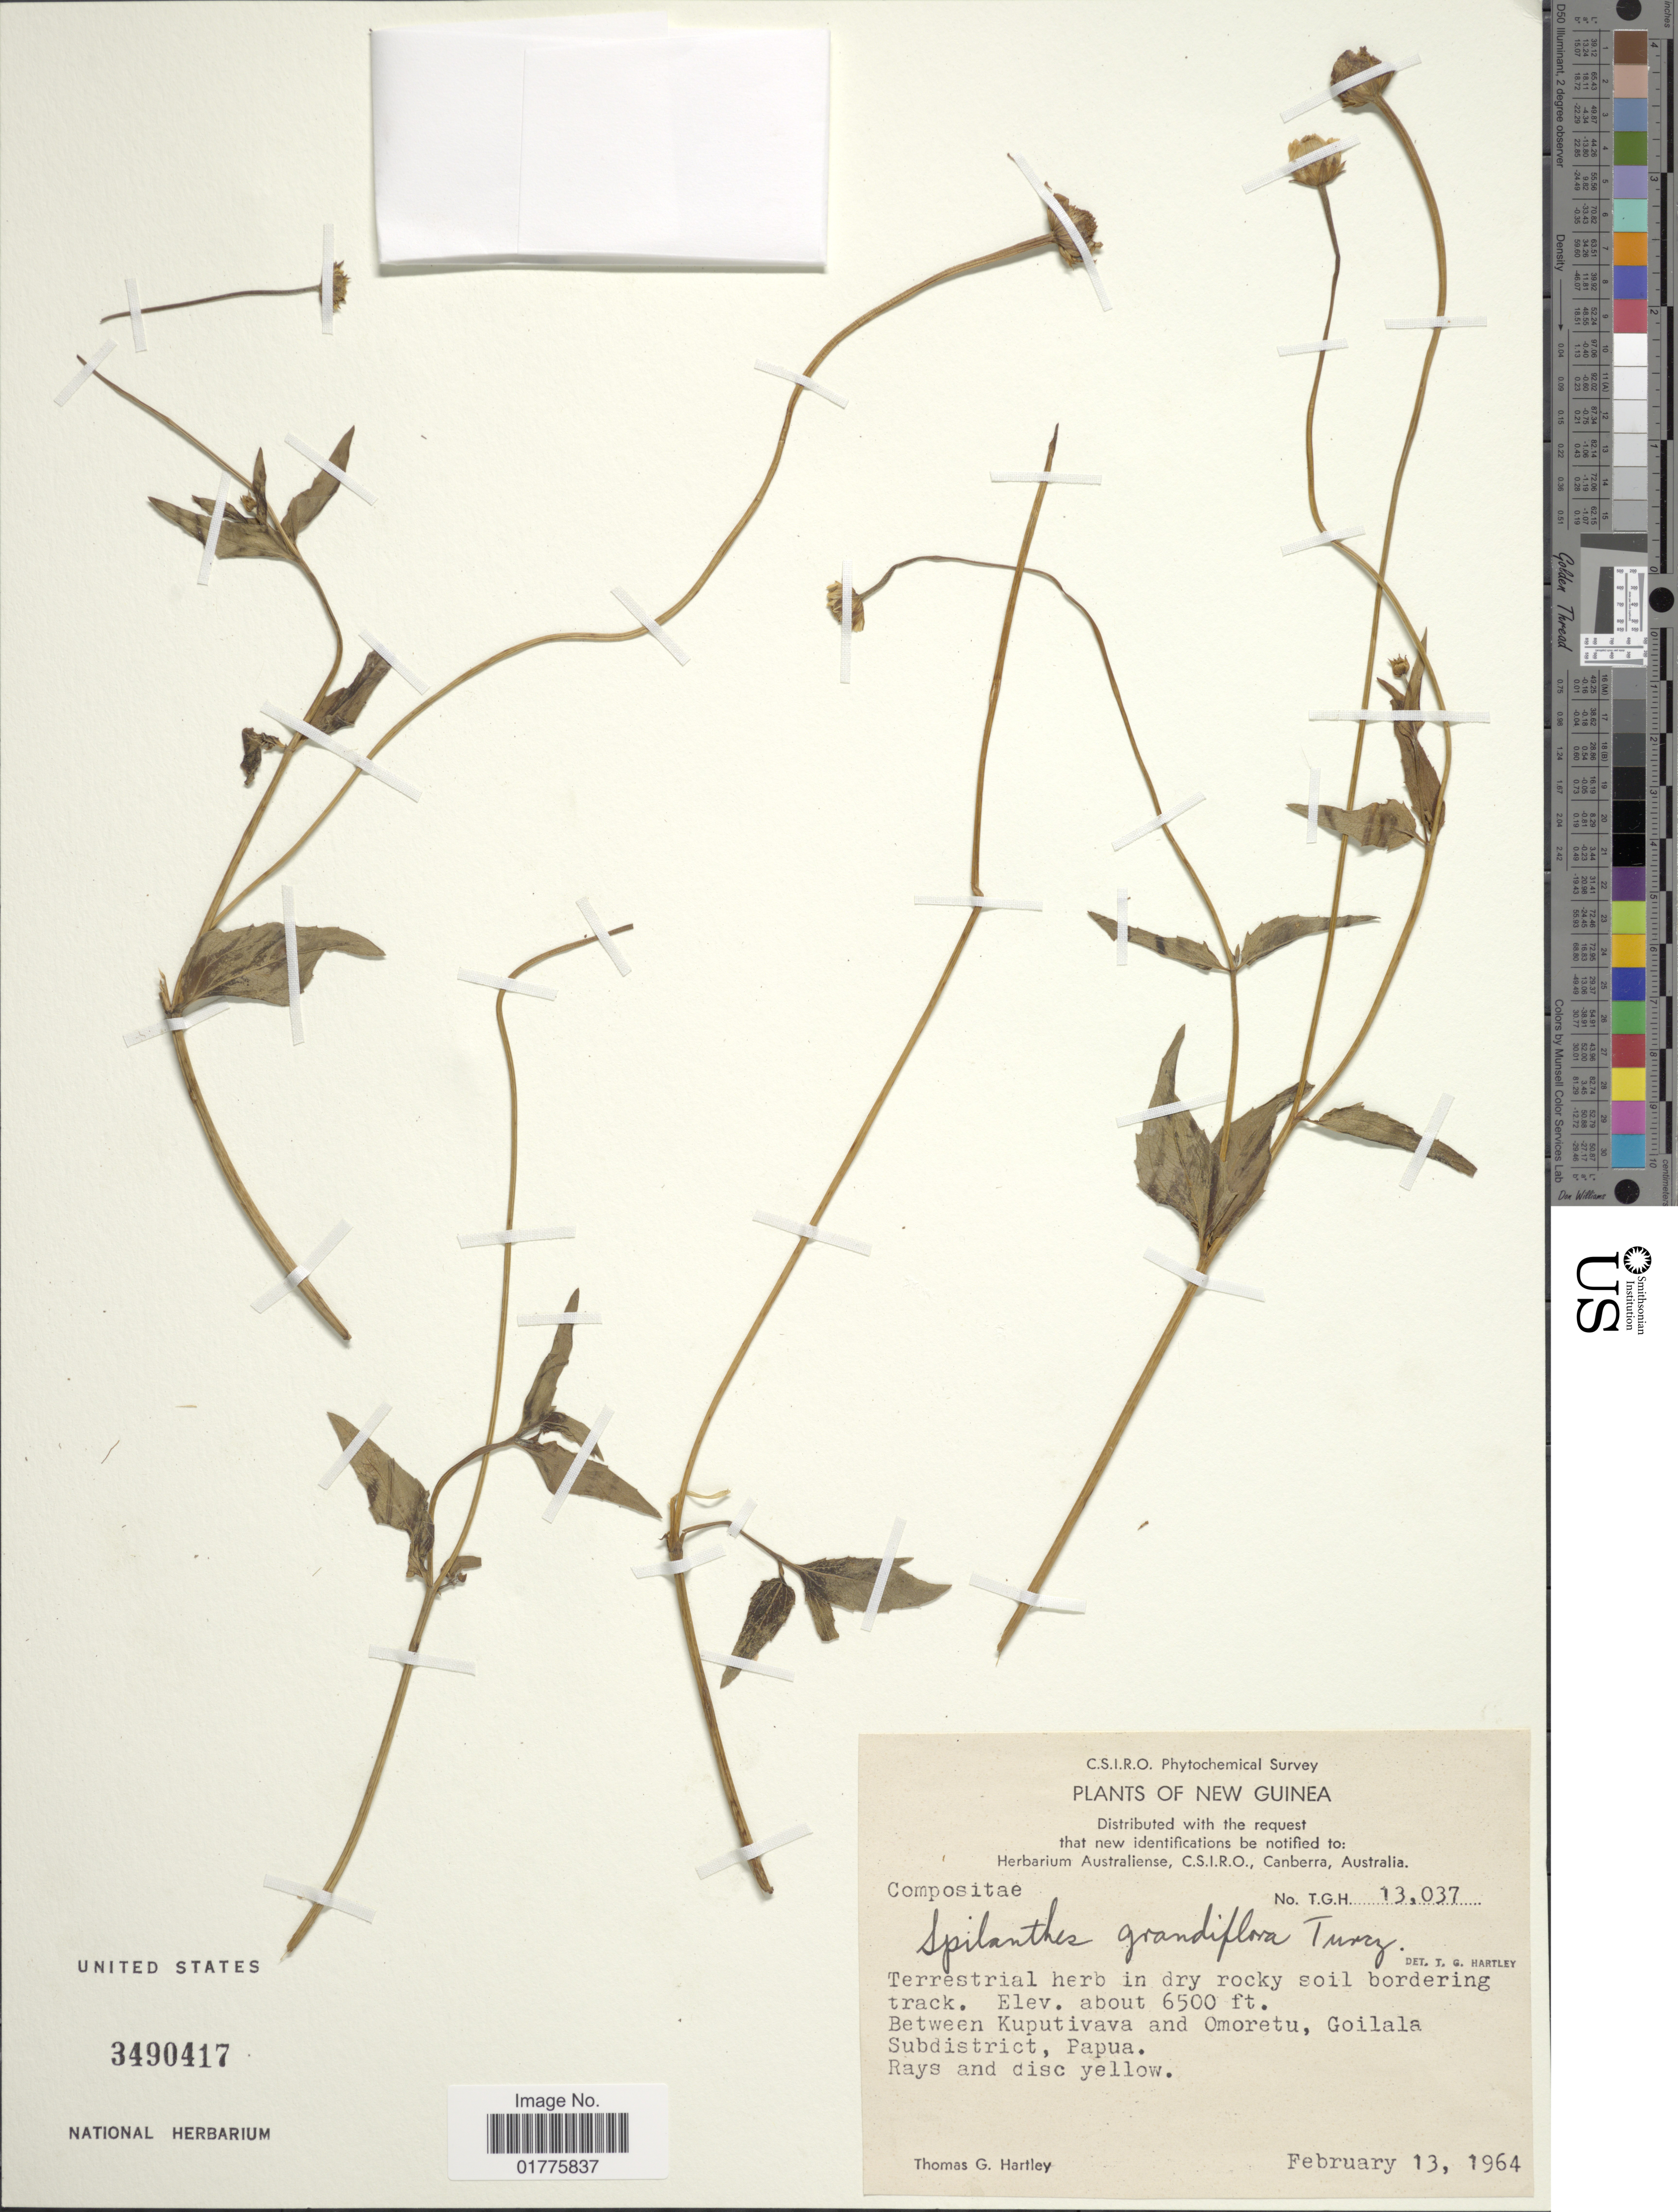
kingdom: Plantae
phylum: Tracheophyta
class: Magnoliopsida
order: Asterales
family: Asteraceae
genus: Acmella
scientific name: Acmella ciliata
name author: (Kunth) Cass.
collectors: T. G. Hartley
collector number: TGH13037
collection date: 1964-02-13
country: Indonesia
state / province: Papua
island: New Guinea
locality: New Guinea, between Kuputivava and Omoretu, Goilala Subdistrict, Papua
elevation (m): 1981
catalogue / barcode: US 3490417